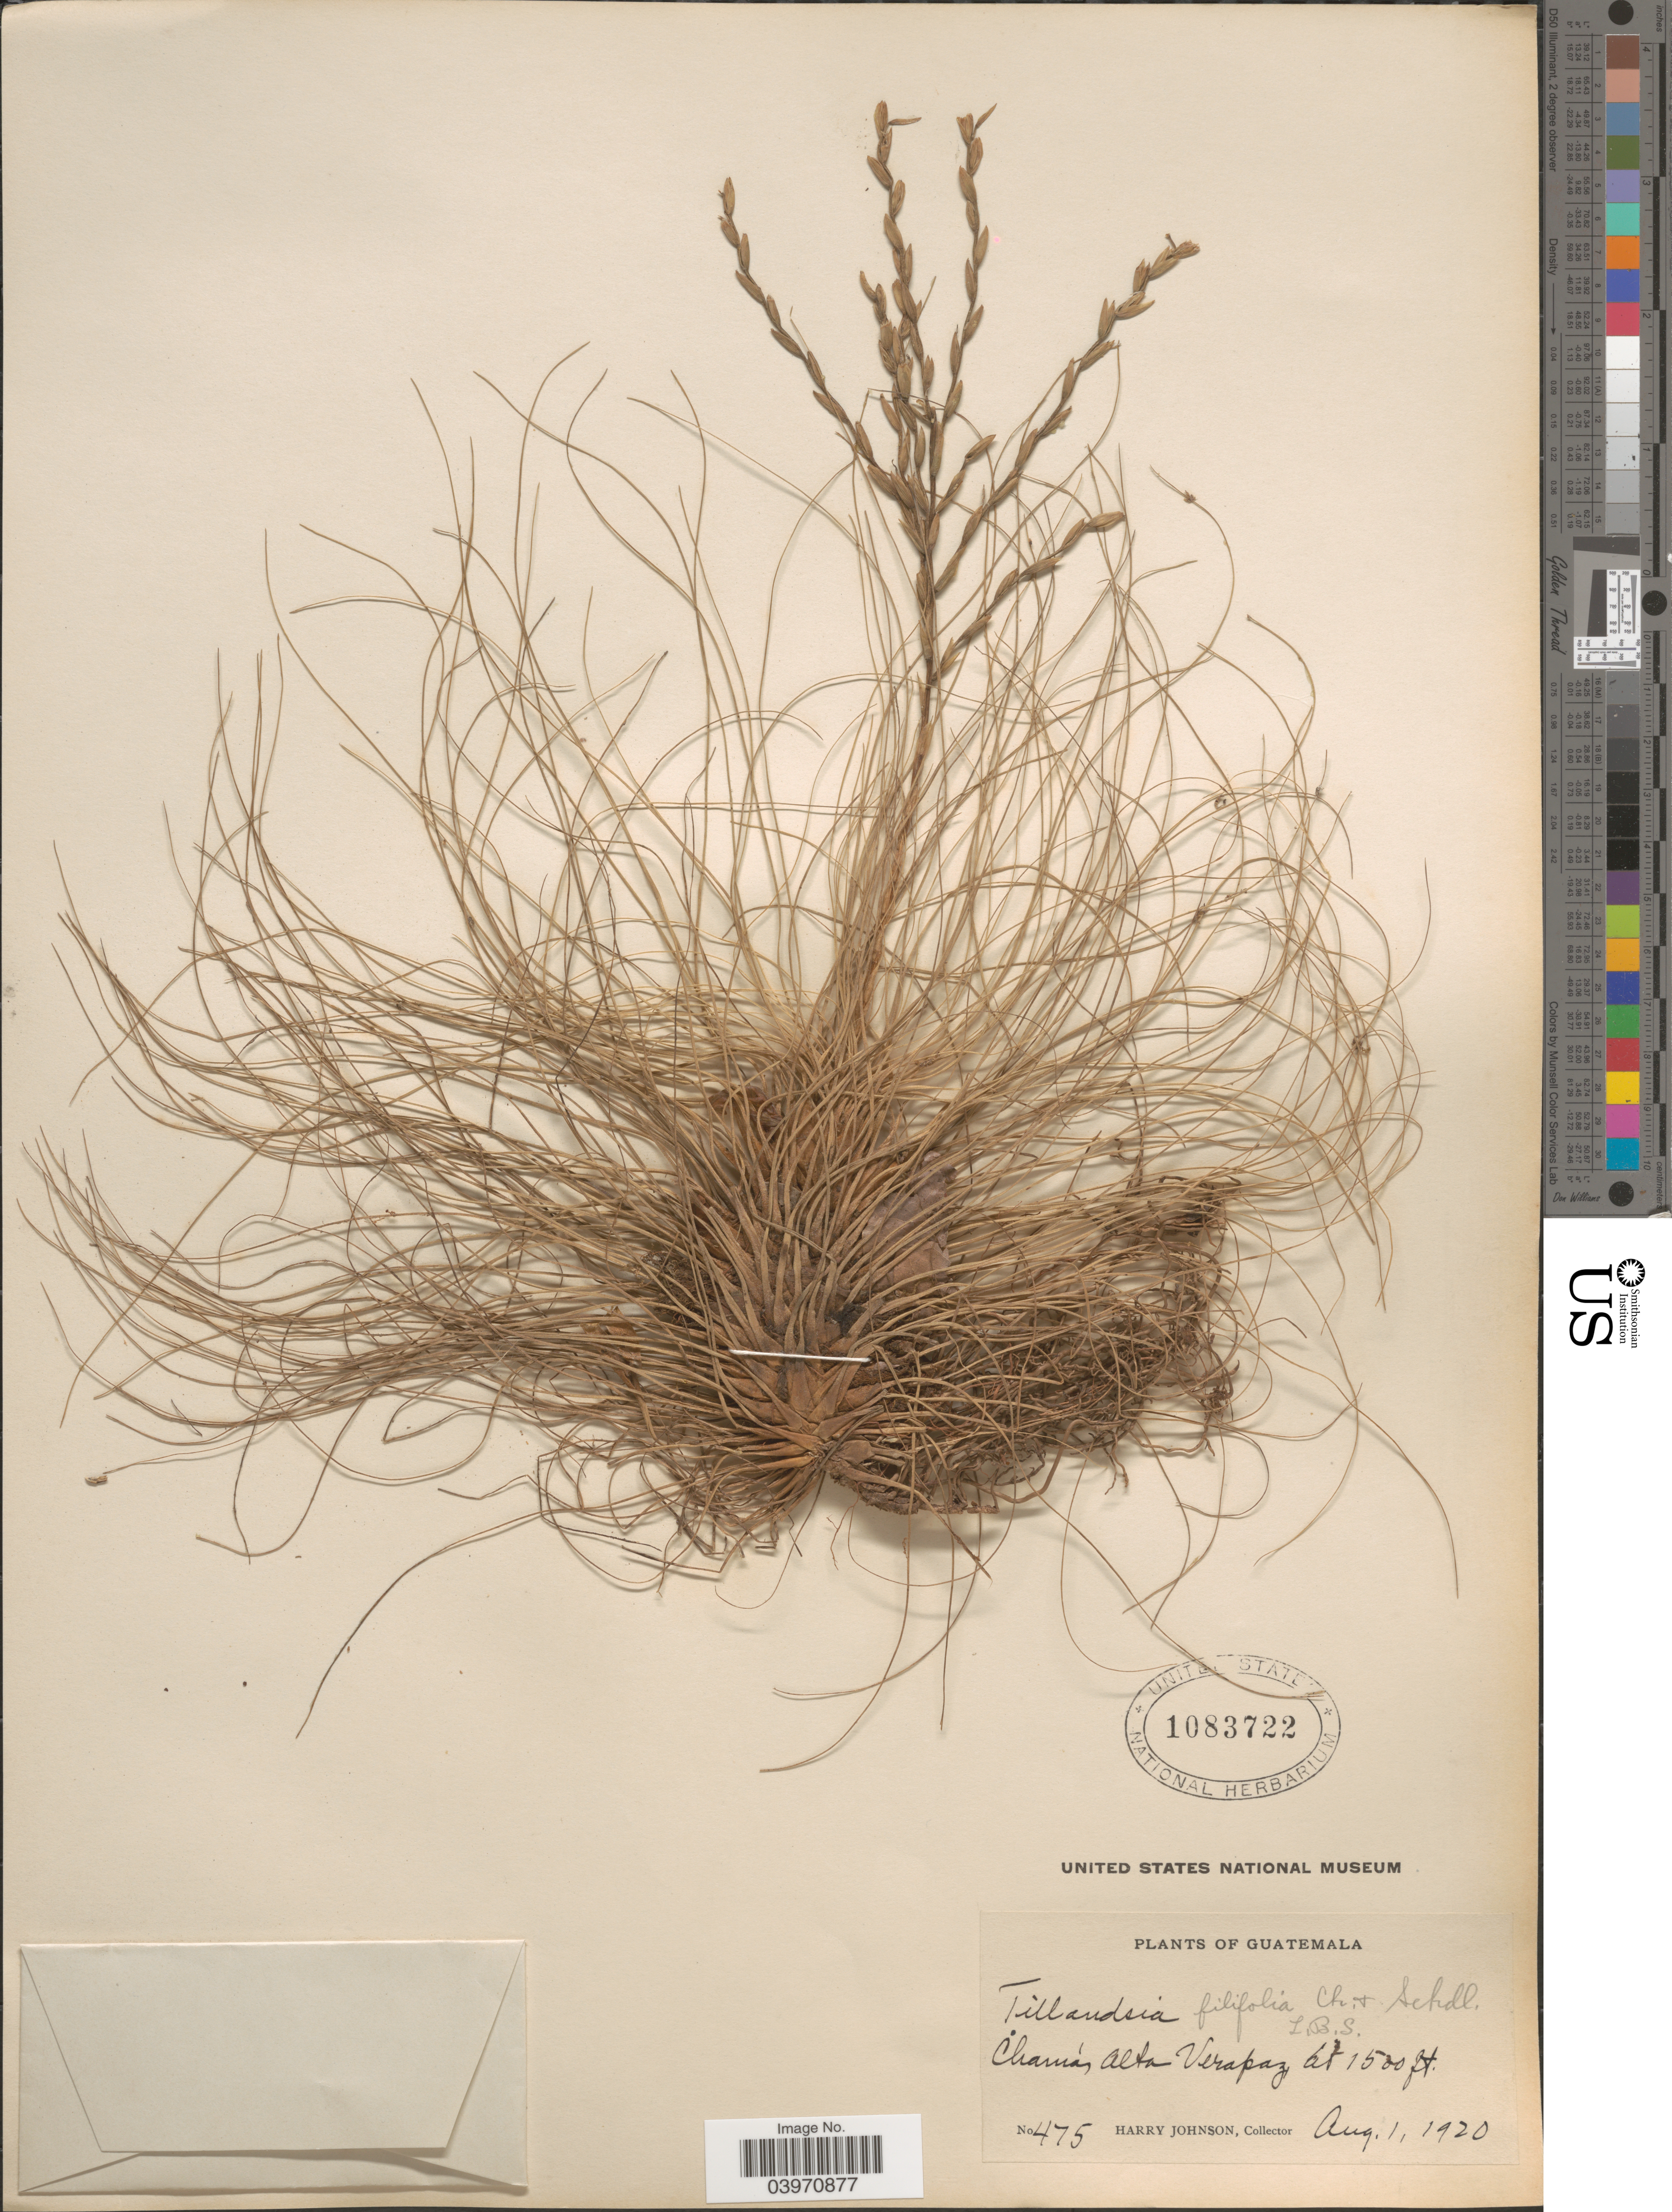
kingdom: Plantae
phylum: Tracheophyta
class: Liliopsida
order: Poales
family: Bromeliaceae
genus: Tillandsia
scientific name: Tillandsia filifolia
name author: Schltdl. & Cham.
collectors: H. Johnson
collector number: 475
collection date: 1920-08-01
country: Guatemala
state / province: Alta Verapaz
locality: Chamá.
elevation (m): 457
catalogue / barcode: US 1083722